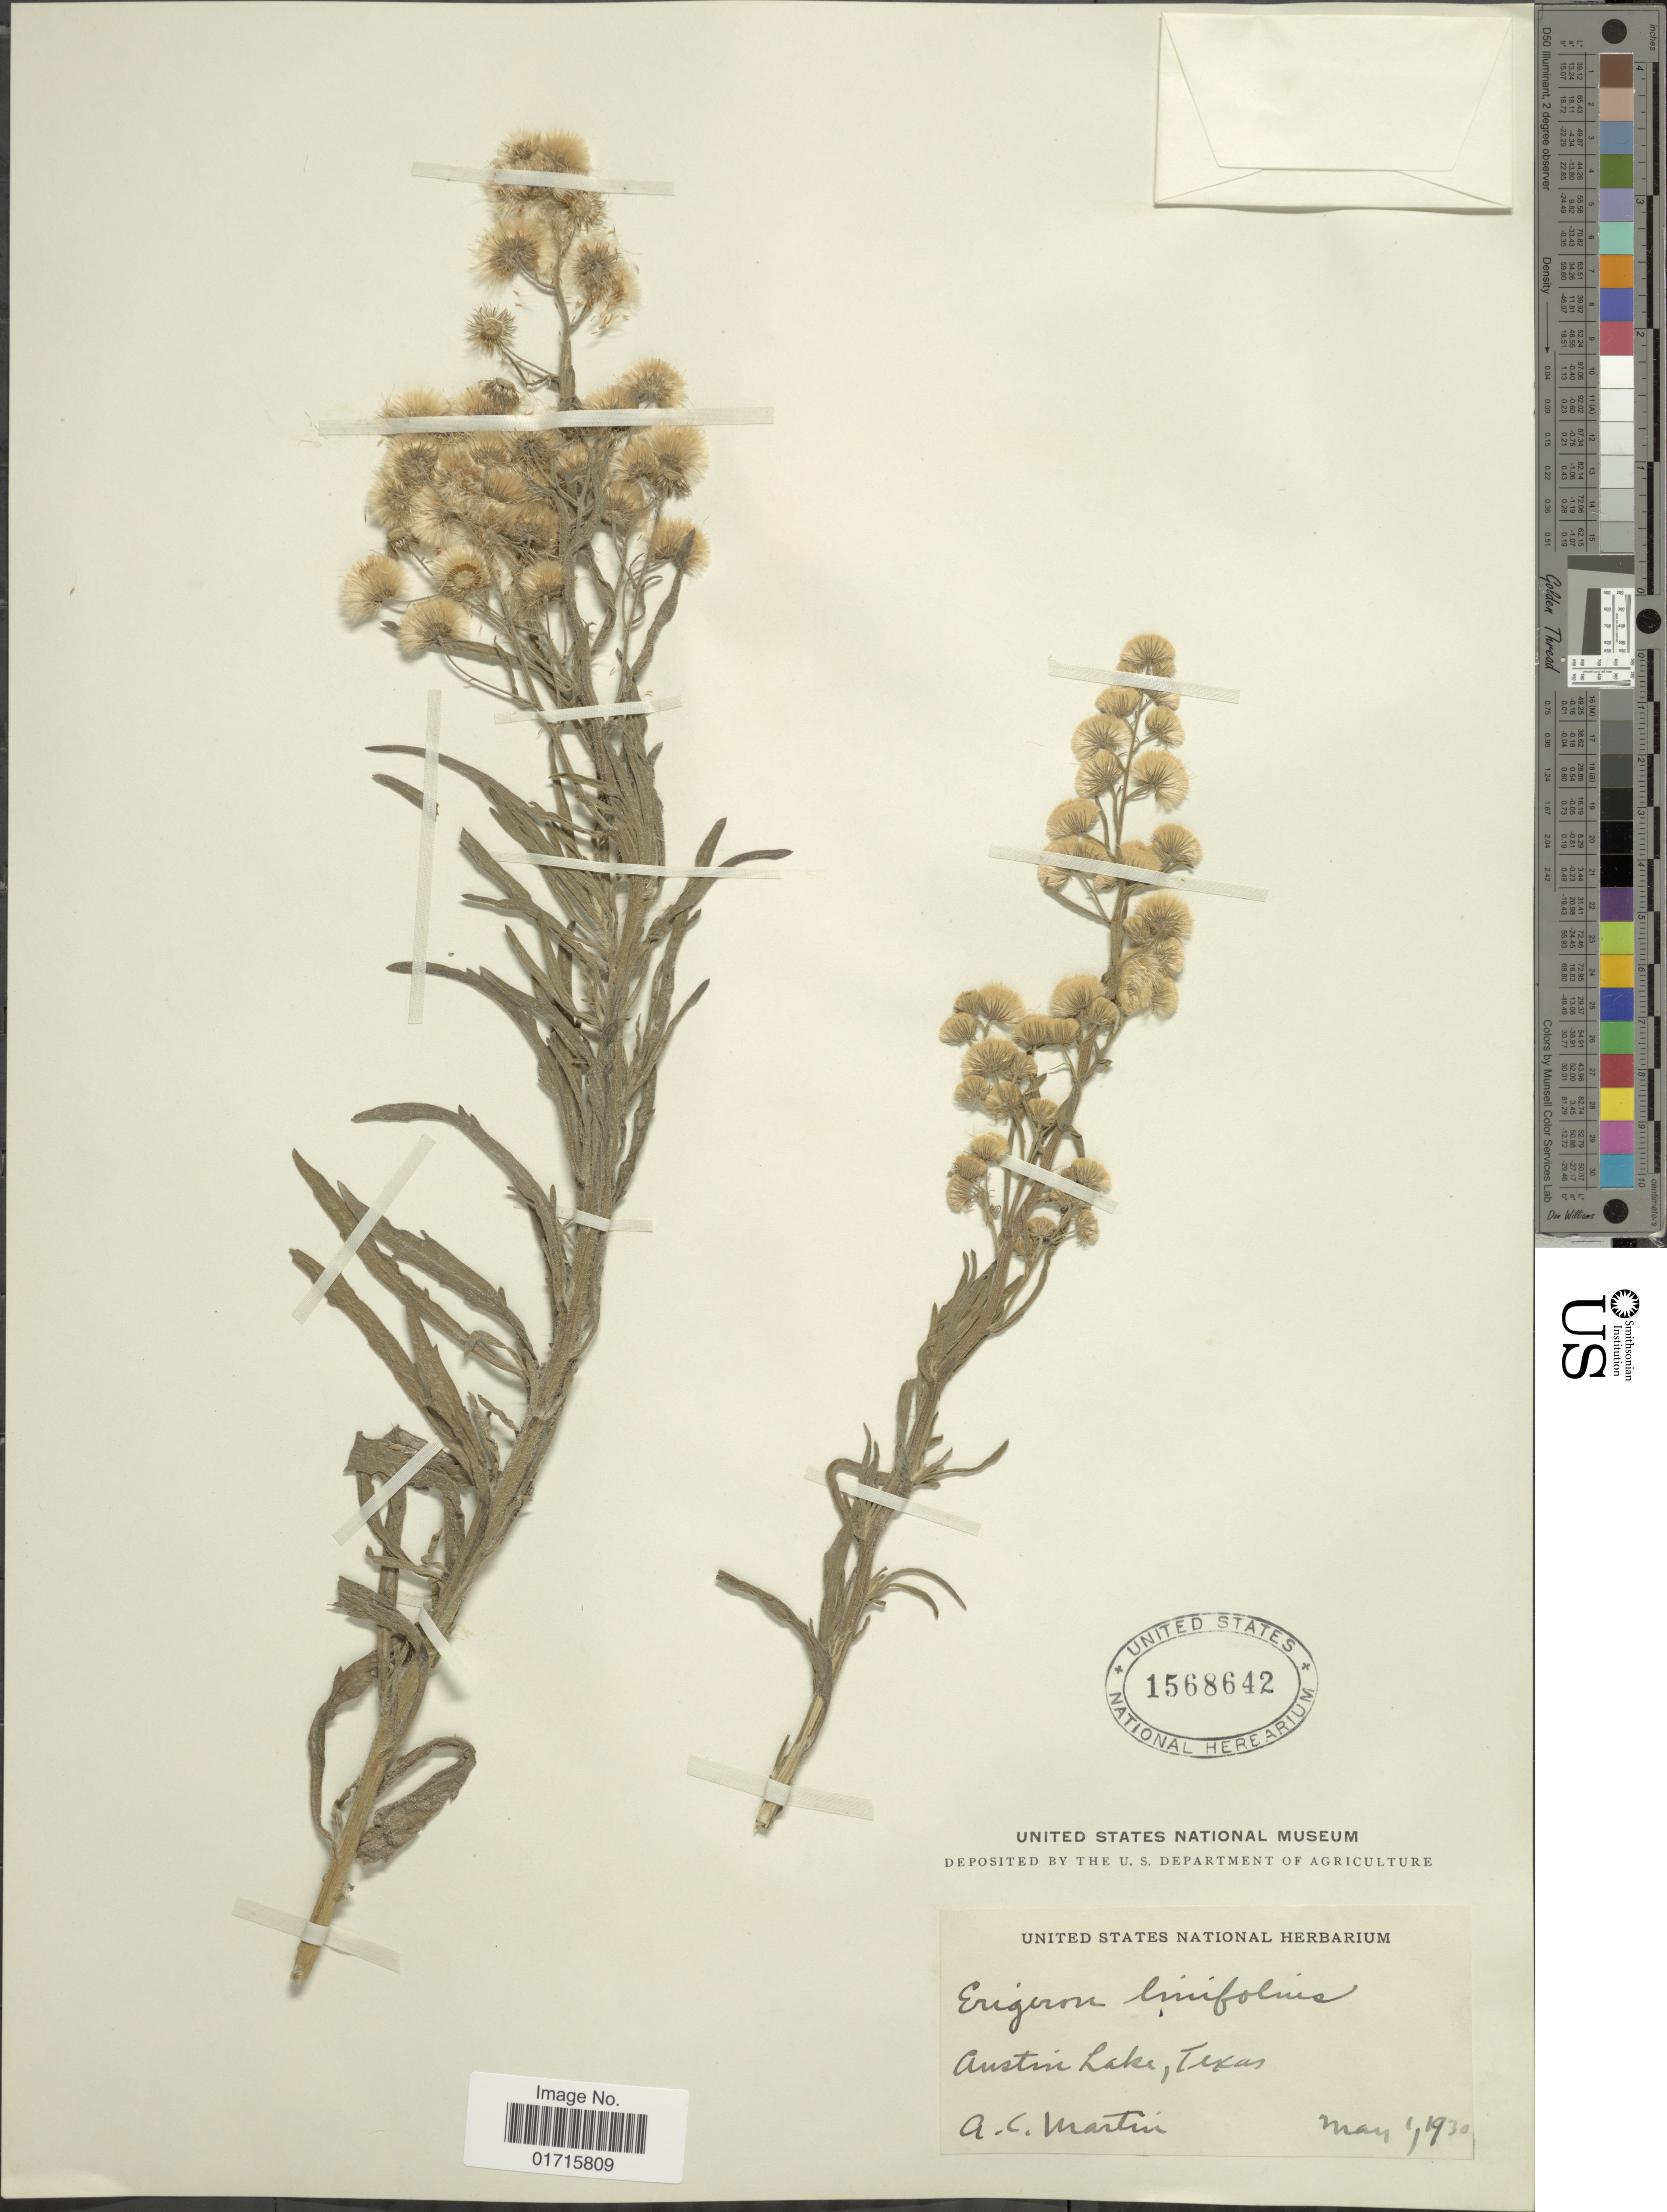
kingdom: Plantae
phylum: Tracheophyta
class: Magnoliopsida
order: Asterales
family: Asteraceae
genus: Conyza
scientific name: Conyza bonariensis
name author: (L.) Cronq.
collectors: A. C. Martin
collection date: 1930-05-01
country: United States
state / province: Texas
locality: Austin Lake, Texas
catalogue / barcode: US 1568642